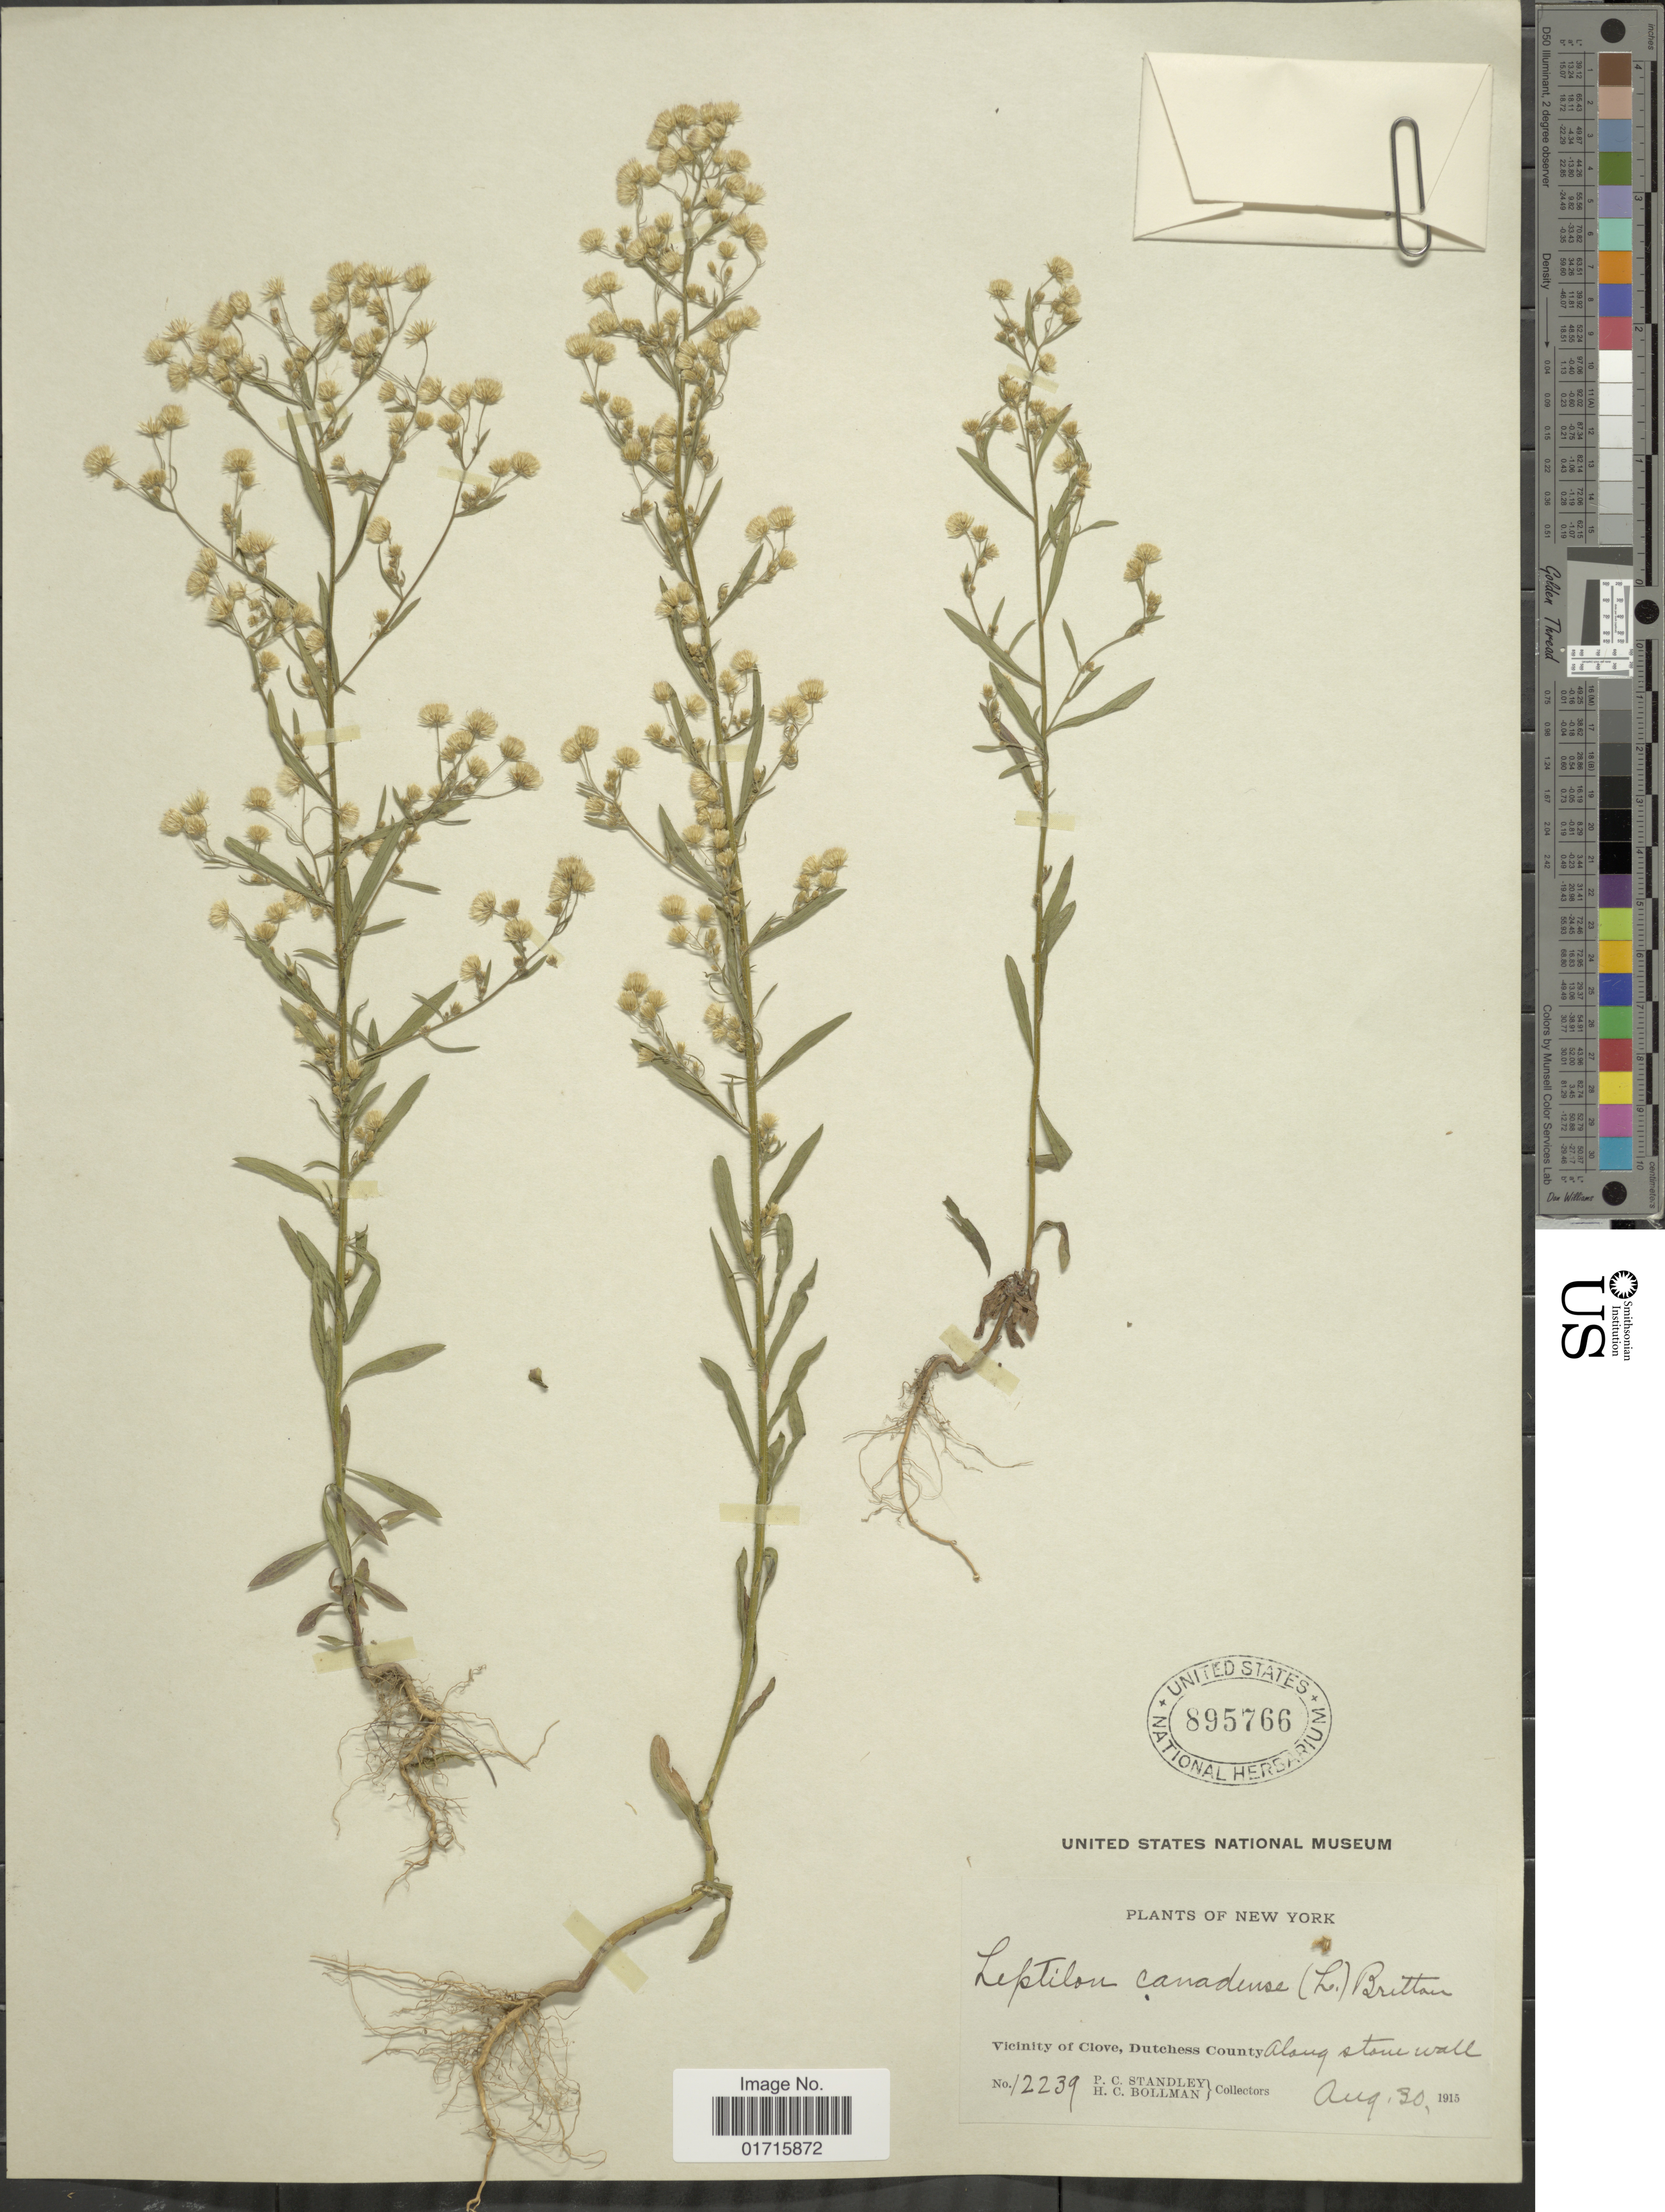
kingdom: Plantae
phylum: Tracheophyta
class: Magnoliopsida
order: Asterales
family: Asteraceae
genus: Conyza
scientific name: Conyza canadensis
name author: (L.) Cronq.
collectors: P. C. Standley & H. C. Bollman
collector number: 12239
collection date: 1915-08-30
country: United States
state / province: New York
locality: New York. Vicinity of Clove, Dutchess County. Along stone wall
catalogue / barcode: US 895766